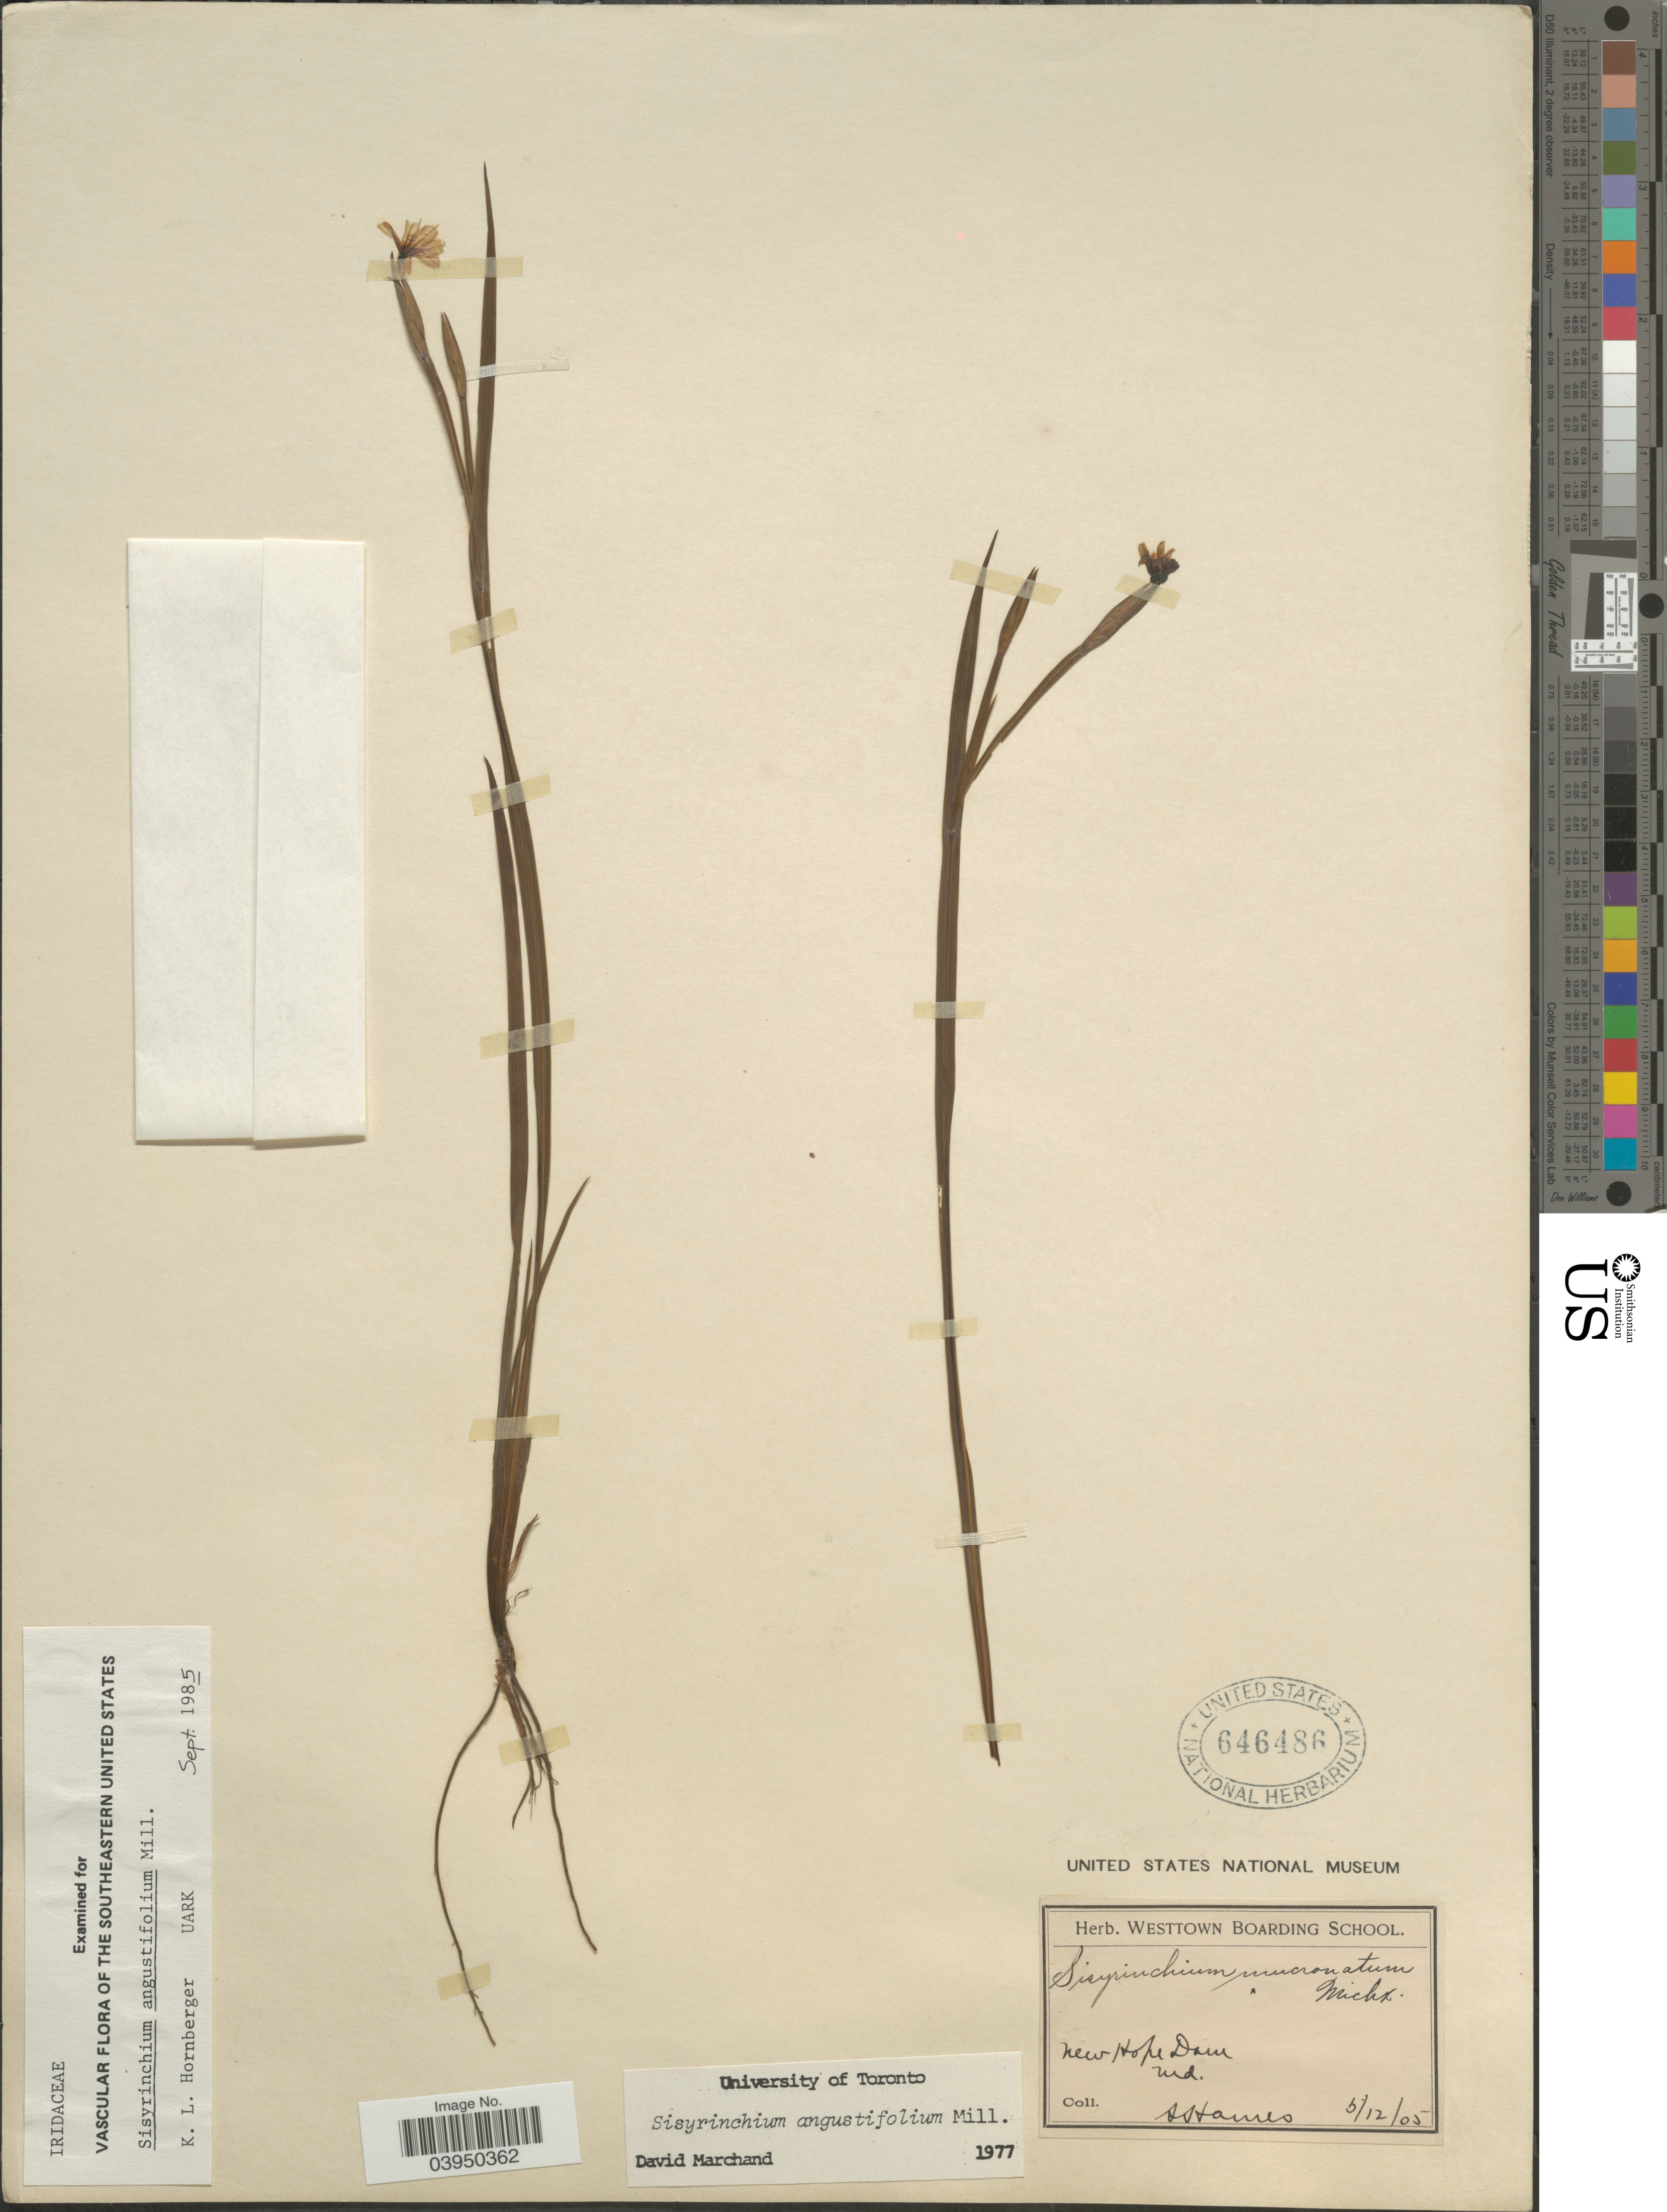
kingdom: Plantae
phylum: Tracheophyta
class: Liliopsida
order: Asparagales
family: Iridaceae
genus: Sisyrinchium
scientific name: Sisyrinchium angustifolium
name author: Mill.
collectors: A. Hames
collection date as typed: Transcribed d/m/y: 12/5/5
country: United States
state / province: Maryland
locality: New Hope Dam.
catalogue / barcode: US 646486